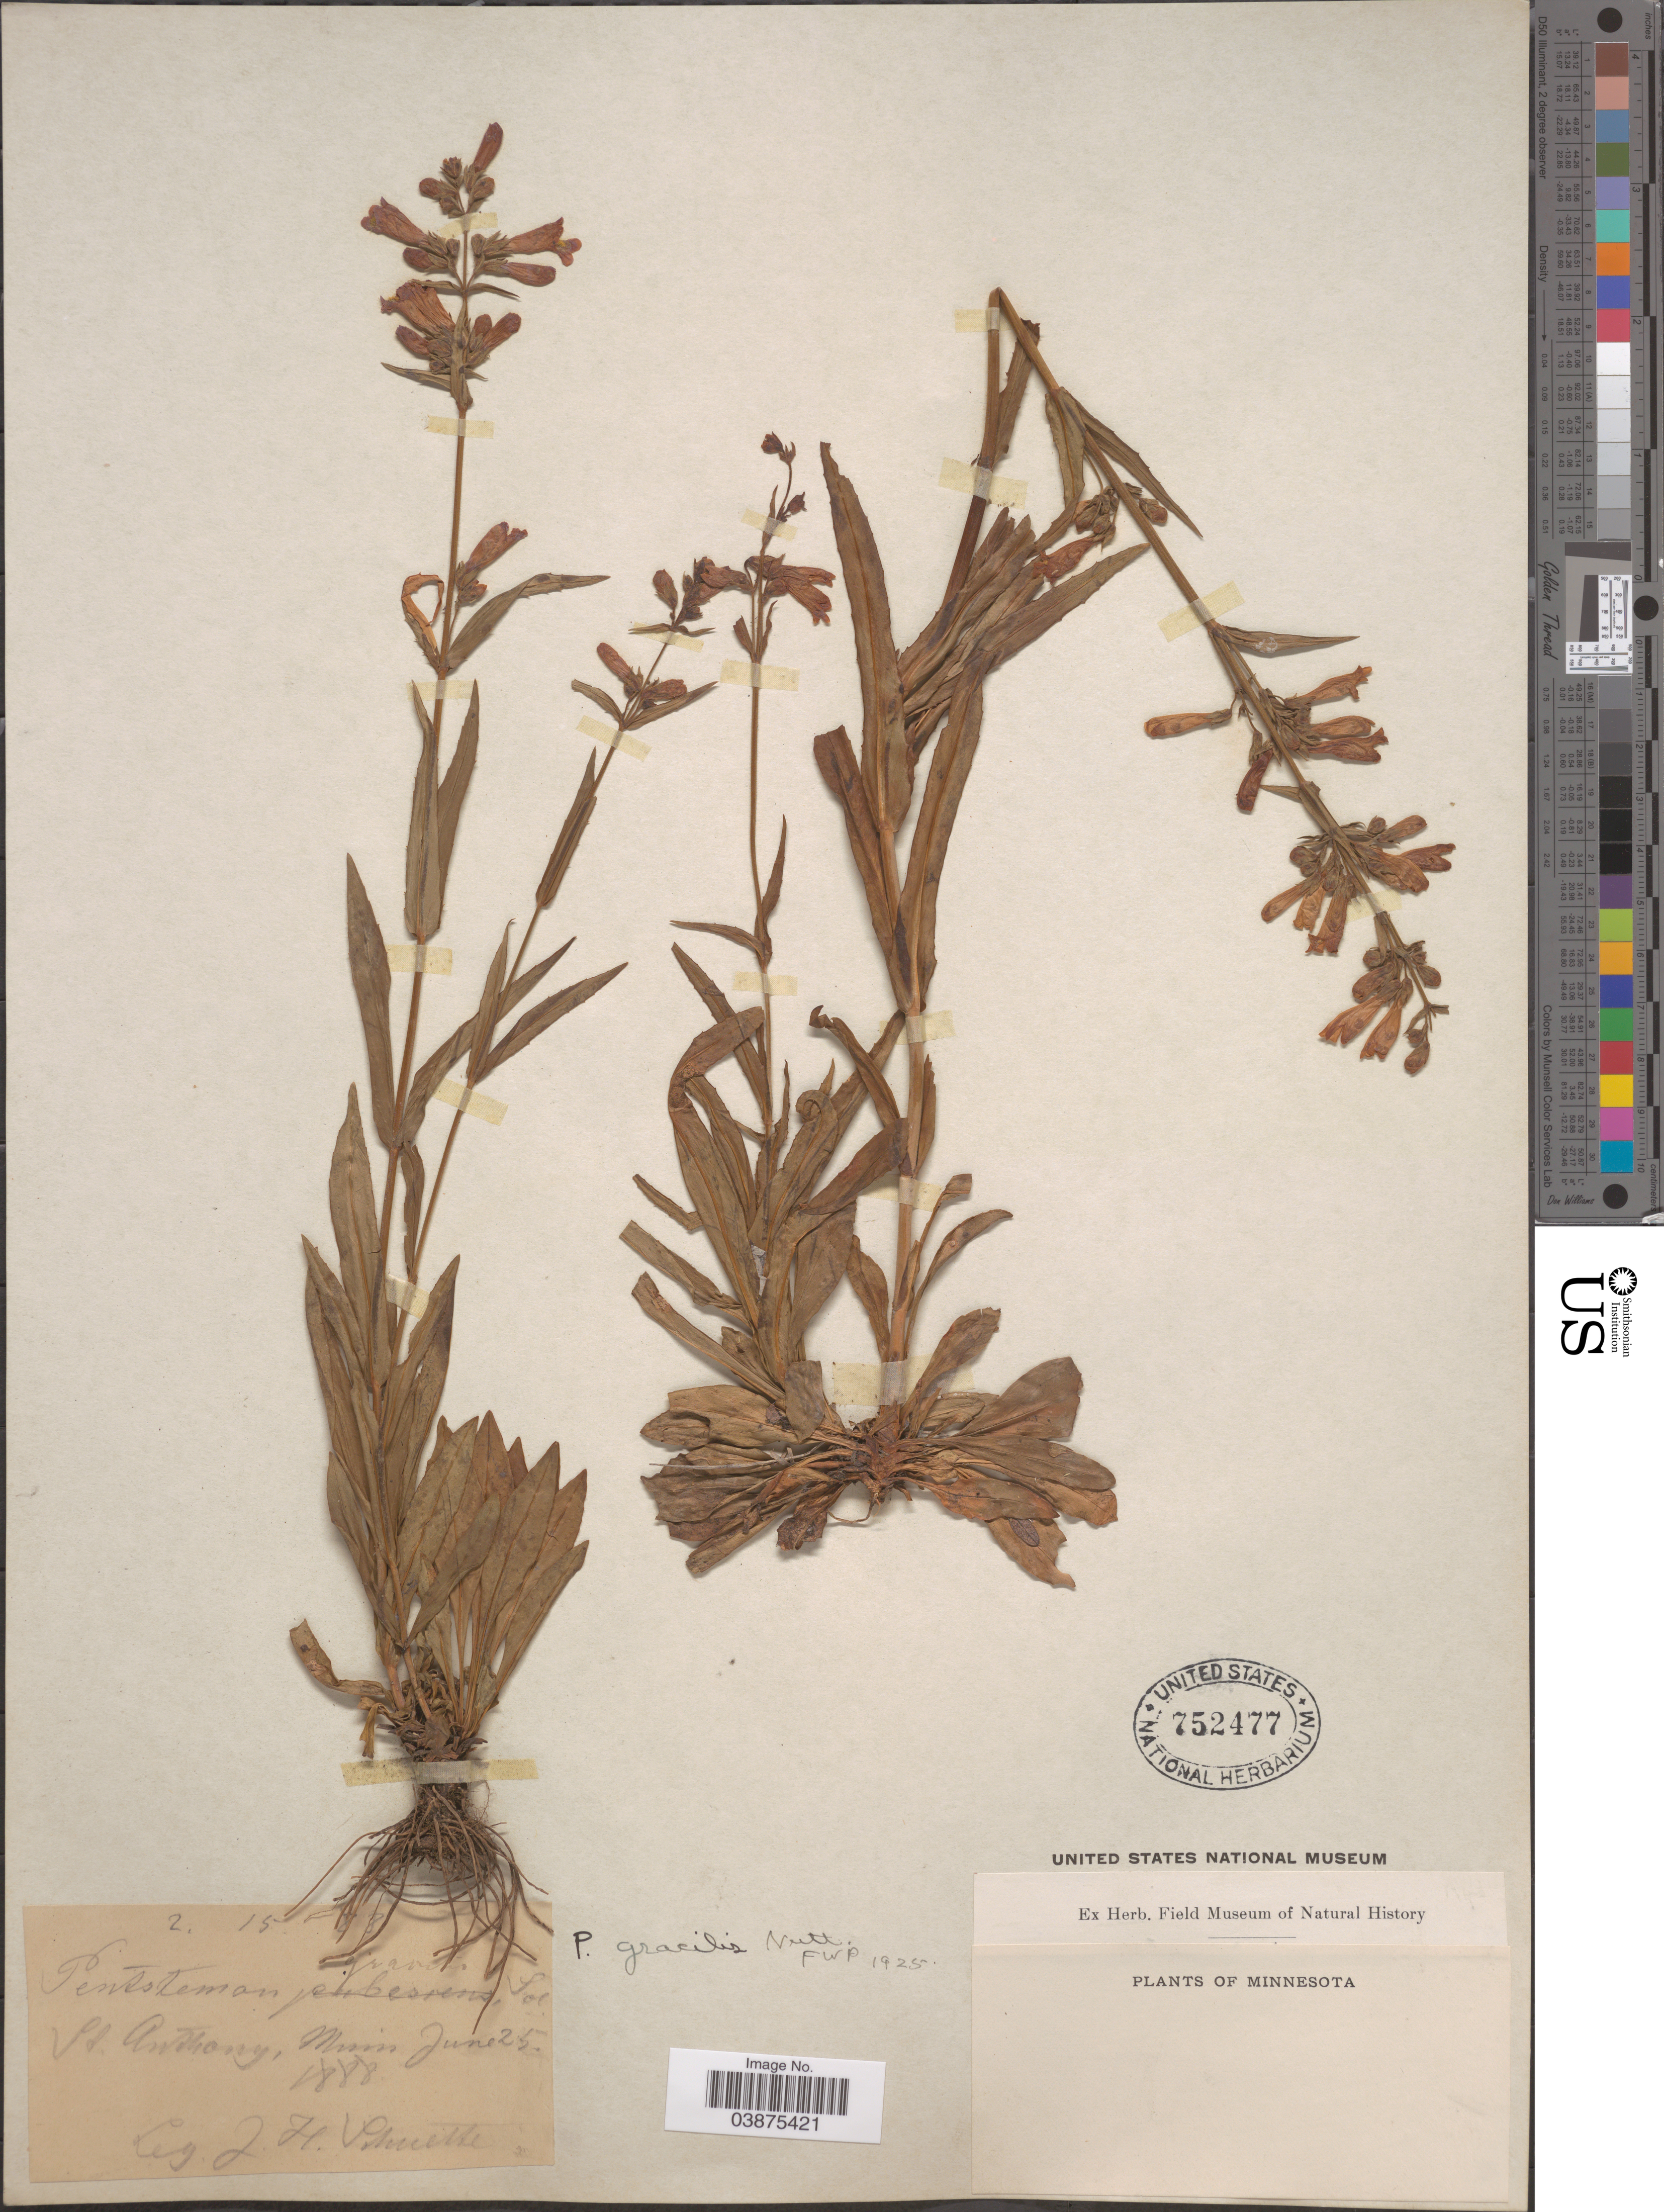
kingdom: Plantae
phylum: Tracheophyta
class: Magnoliopsida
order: Lamiales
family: Plantaginaceae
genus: Penstemon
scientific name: Penstemon gracilis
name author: Nutt.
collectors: J. H. Schuette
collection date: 1888-06-25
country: United States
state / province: Minnesota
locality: St. Anthony.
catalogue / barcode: US 752477